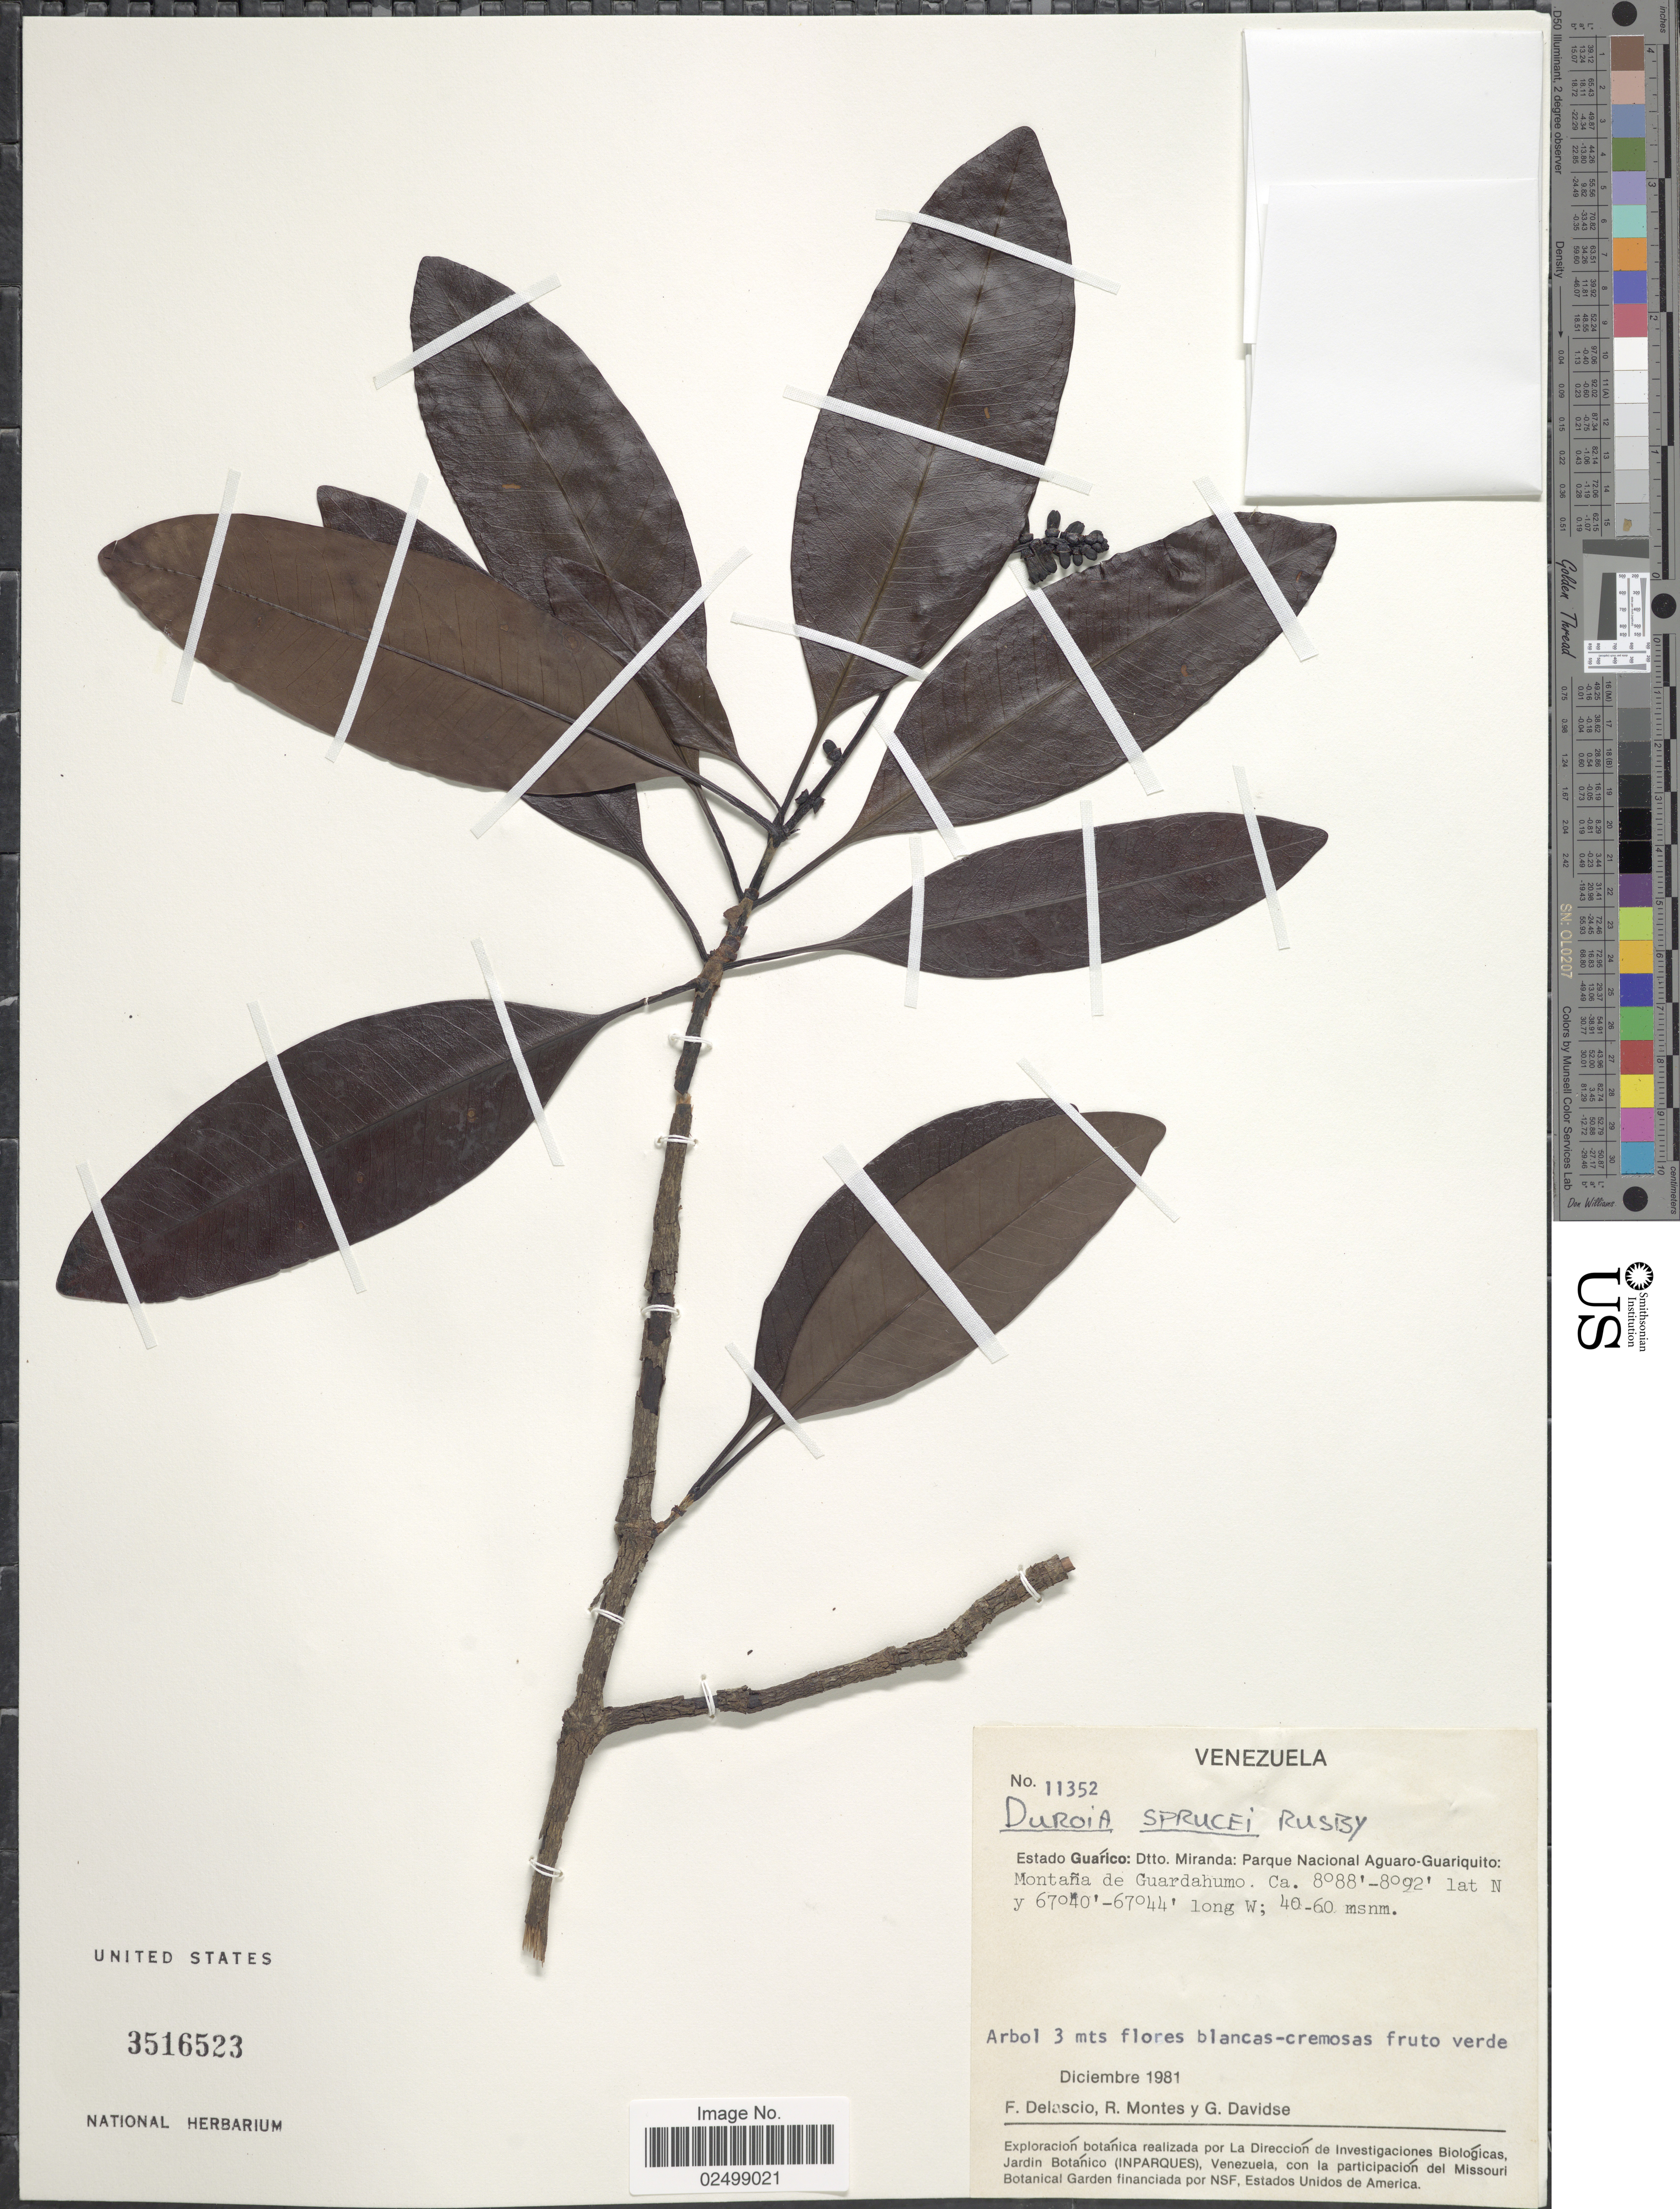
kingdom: Plantae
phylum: Tracheophyta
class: Magnoliopsida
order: Gentianales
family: Rubiaceae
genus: Stachyarrhena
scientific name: Stachyarrhena spicata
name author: Hook. f.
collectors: F. Delascio C., R. Montes & G. Davidse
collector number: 11352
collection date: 1981-12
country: Venezuela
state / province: Guarico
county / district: Francisco de Miranda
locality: Estado Guarico: Dtto. Miranda: Parque Nacional Aguaro-Guariquito. Montana de Guardahumo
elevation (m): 40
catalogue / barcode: US 3516523